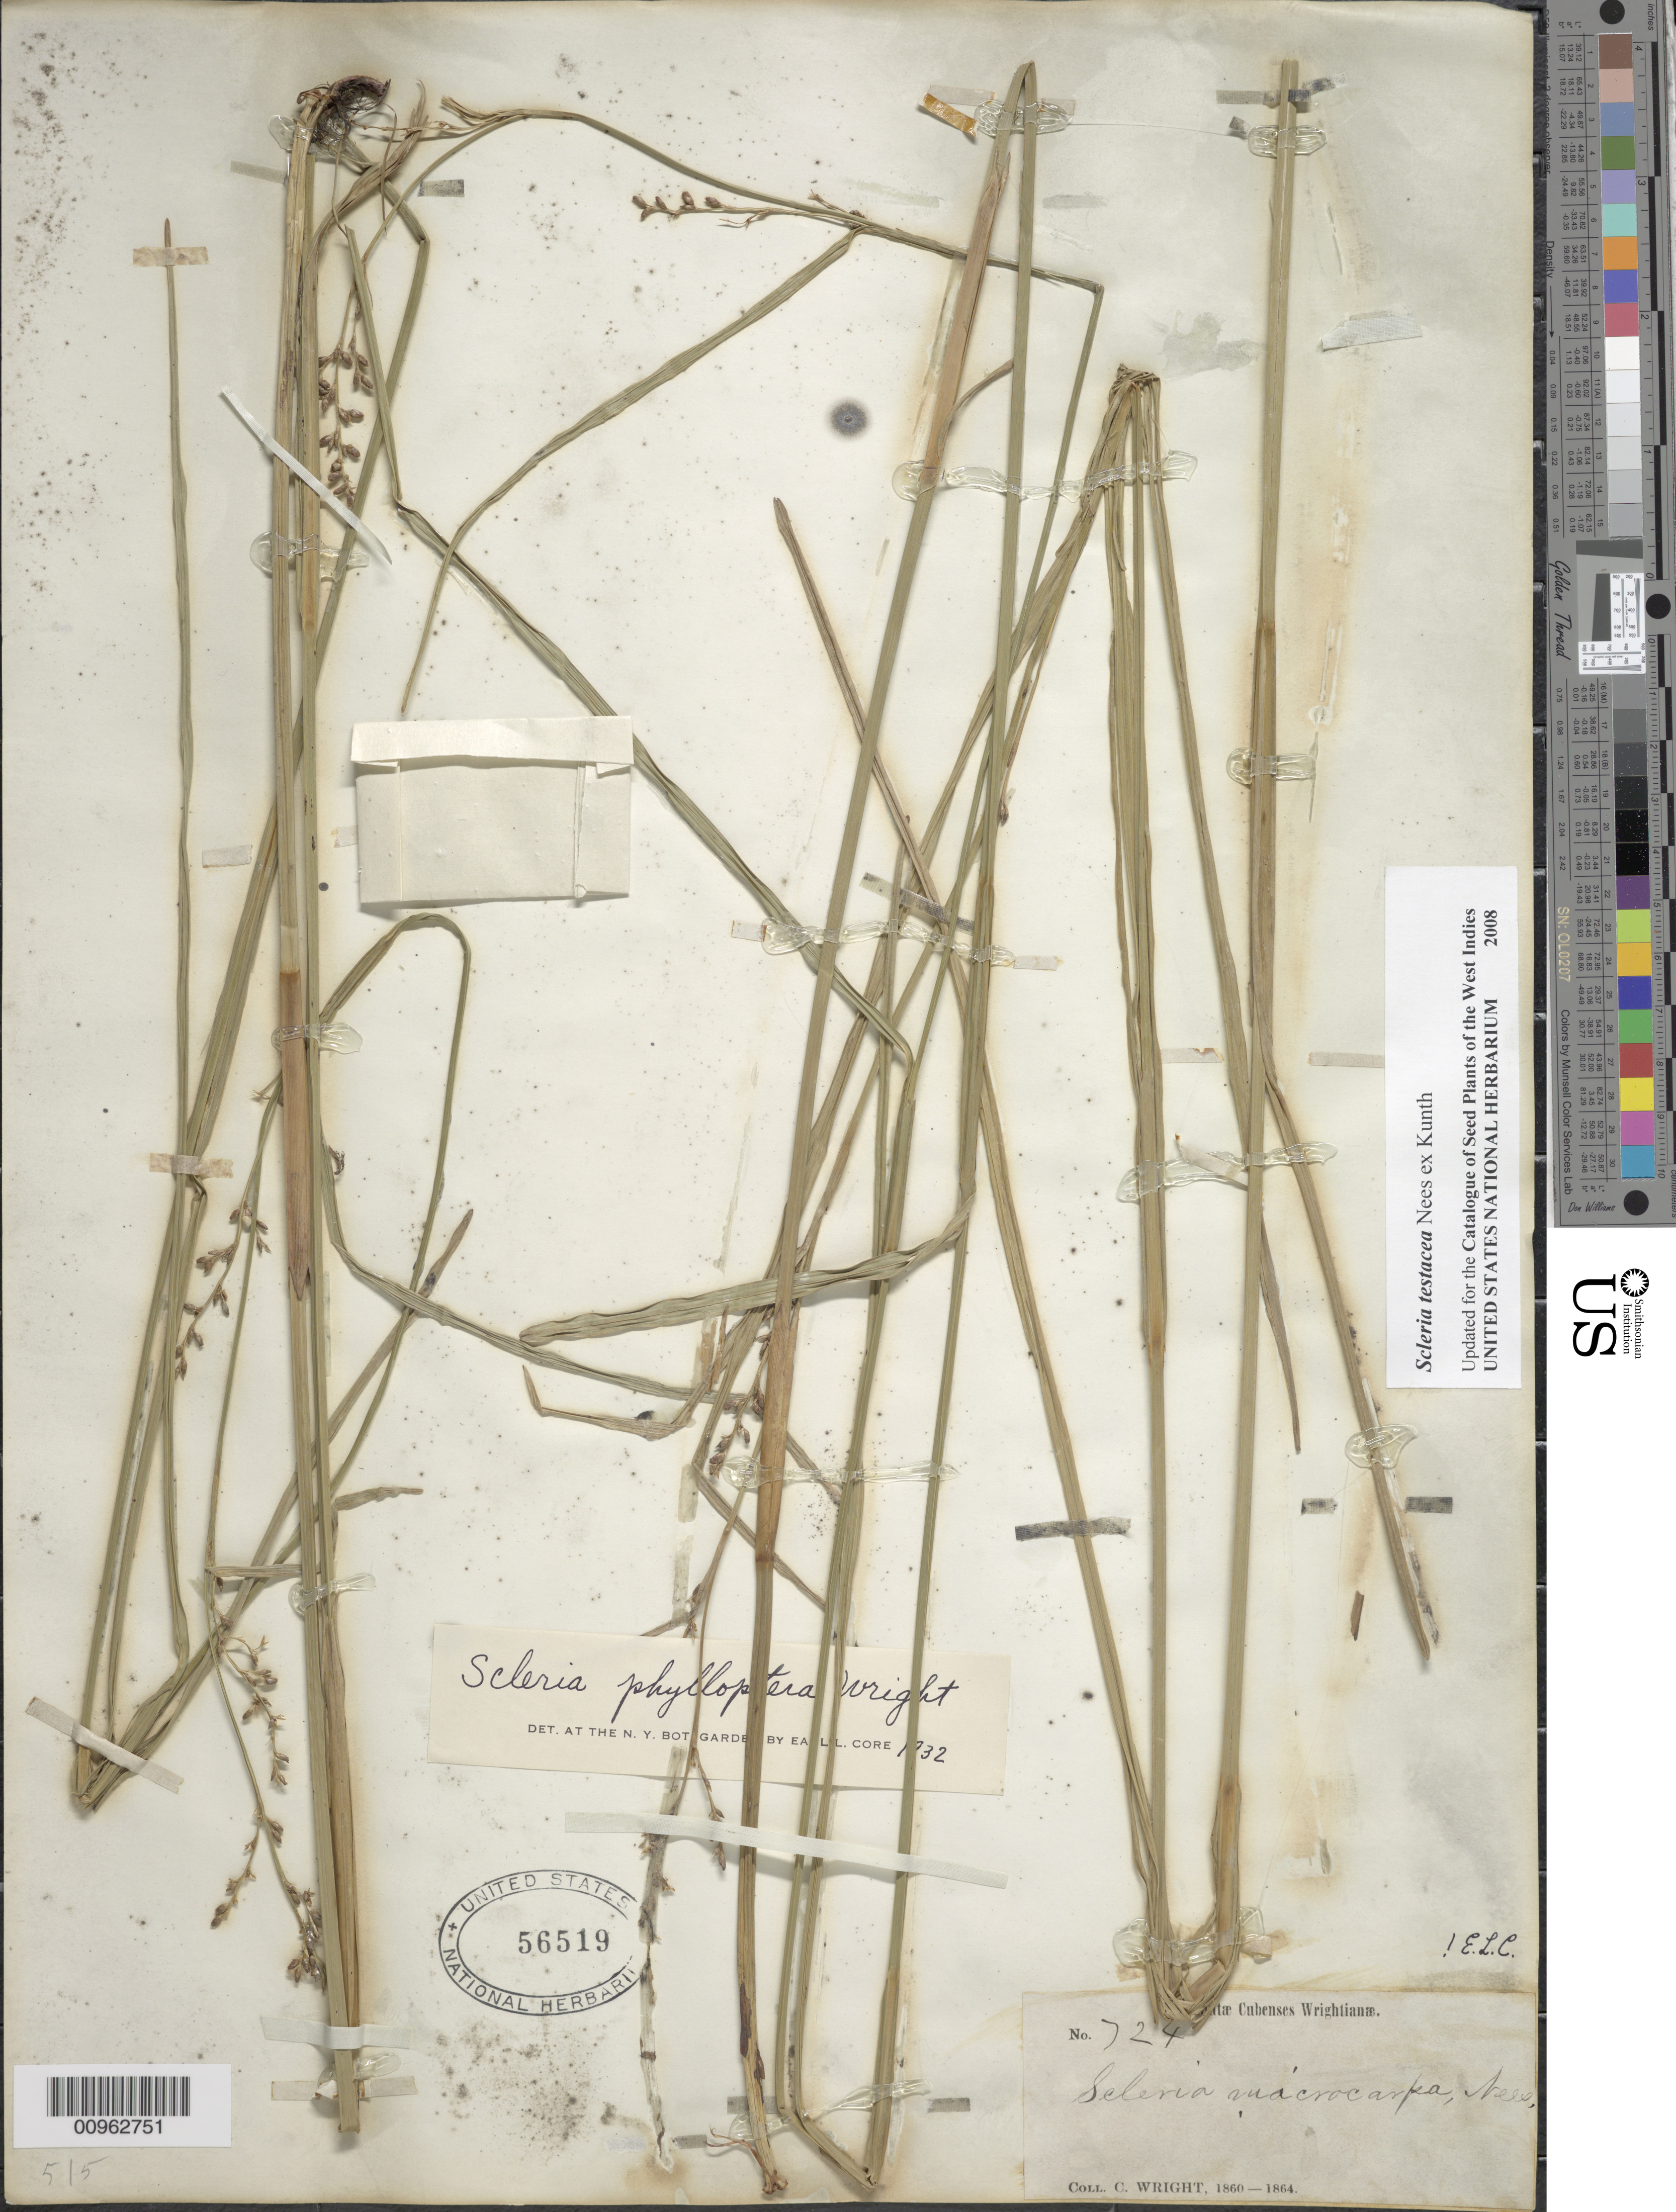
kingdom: Plantae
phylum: Tracheophyta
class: Liliopsida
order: Poales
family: Cyperaceae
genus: Scleria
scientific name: Scleria testacea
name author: Nees ex Kunth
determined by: Strong, M. T., (US), Smithsonian Institution - National Museum of Natural History (UNITED STATES)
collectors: C. Wright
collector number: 724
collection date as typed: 1860 to -- --- 1864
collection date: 1860/1864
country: Cuba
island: Cuba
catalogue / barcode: US 56519